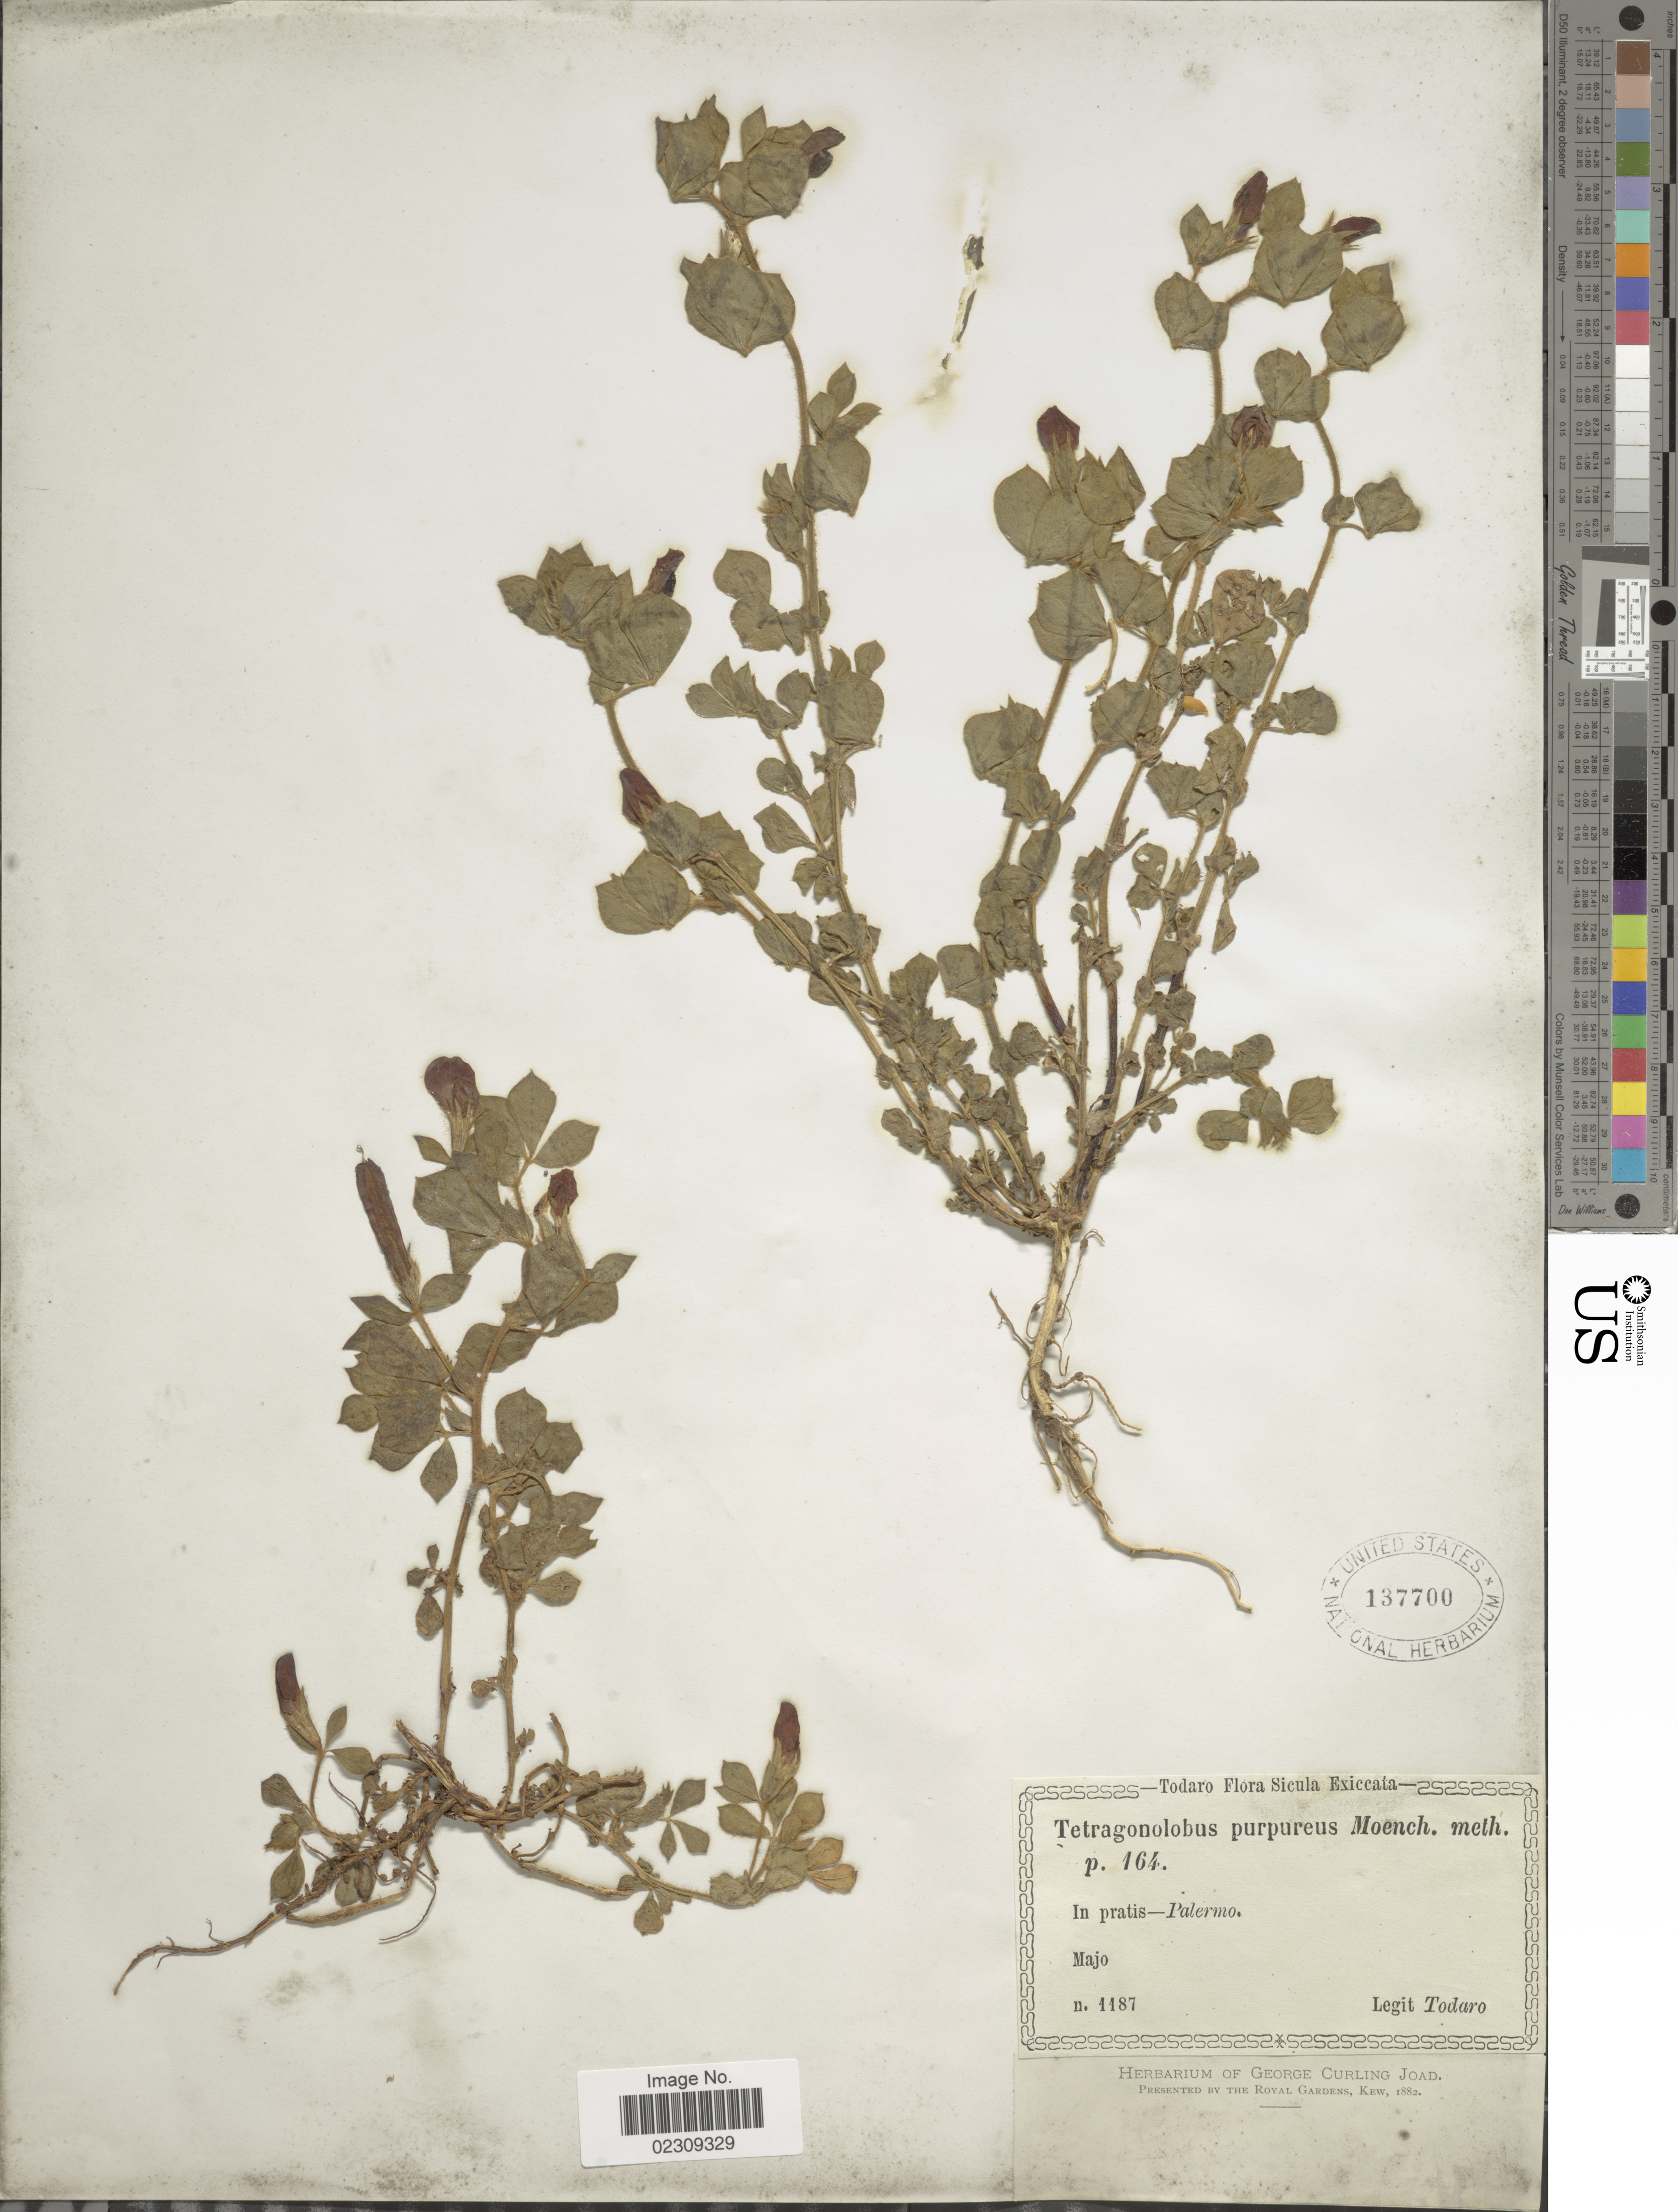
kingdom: Plantae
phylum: Tracheophyta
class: Magnoliopsida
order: Fabales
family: Fabaceae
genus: Tetragonolobus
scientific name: Tetragonolobus purpureus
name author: Moench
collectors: Todaro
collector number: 1187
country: Italy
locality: Sicula, Palermo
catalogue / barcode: US 137700